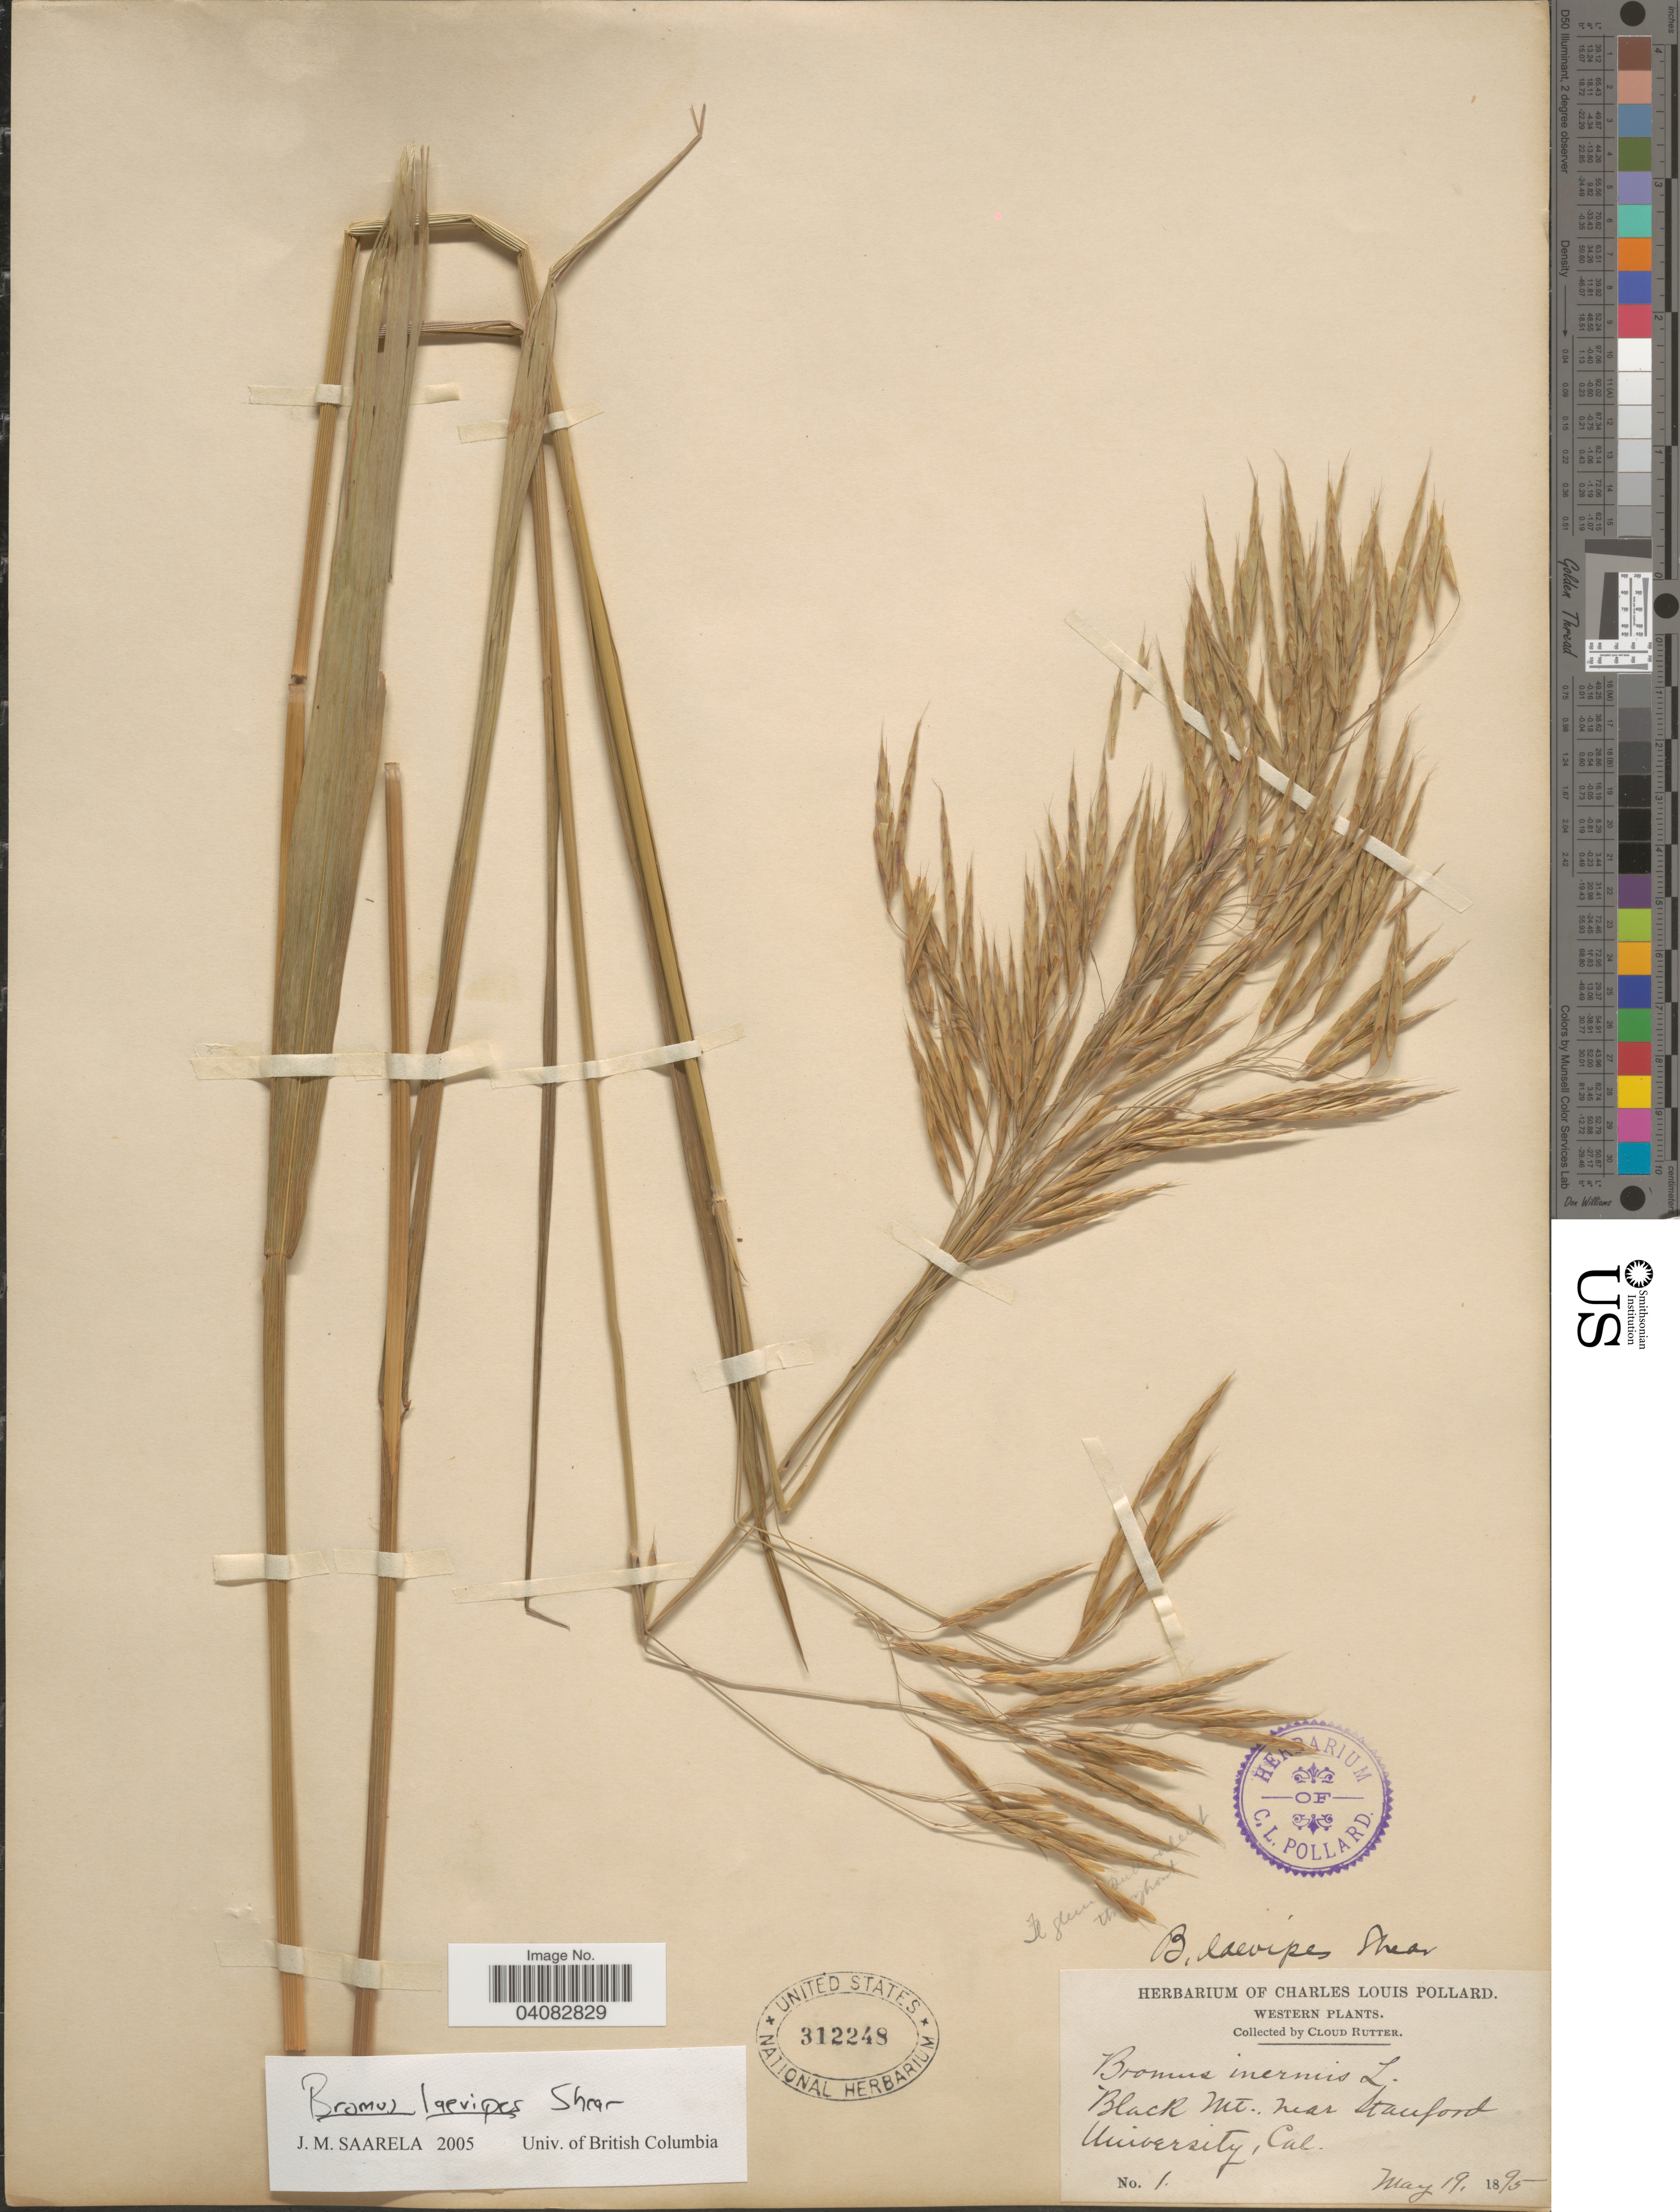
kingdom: Plantae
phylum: Tracheophyta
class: Liliopsida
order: Poales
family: Poaceae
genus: Bromus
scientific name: Bromus laevipes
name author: Shear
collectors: C. Rutter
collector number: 1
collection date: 1895-05-19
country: United States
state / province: California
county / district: Santa Clara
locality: Western. Black Mt., near Stanford University.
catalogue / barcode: US 312248